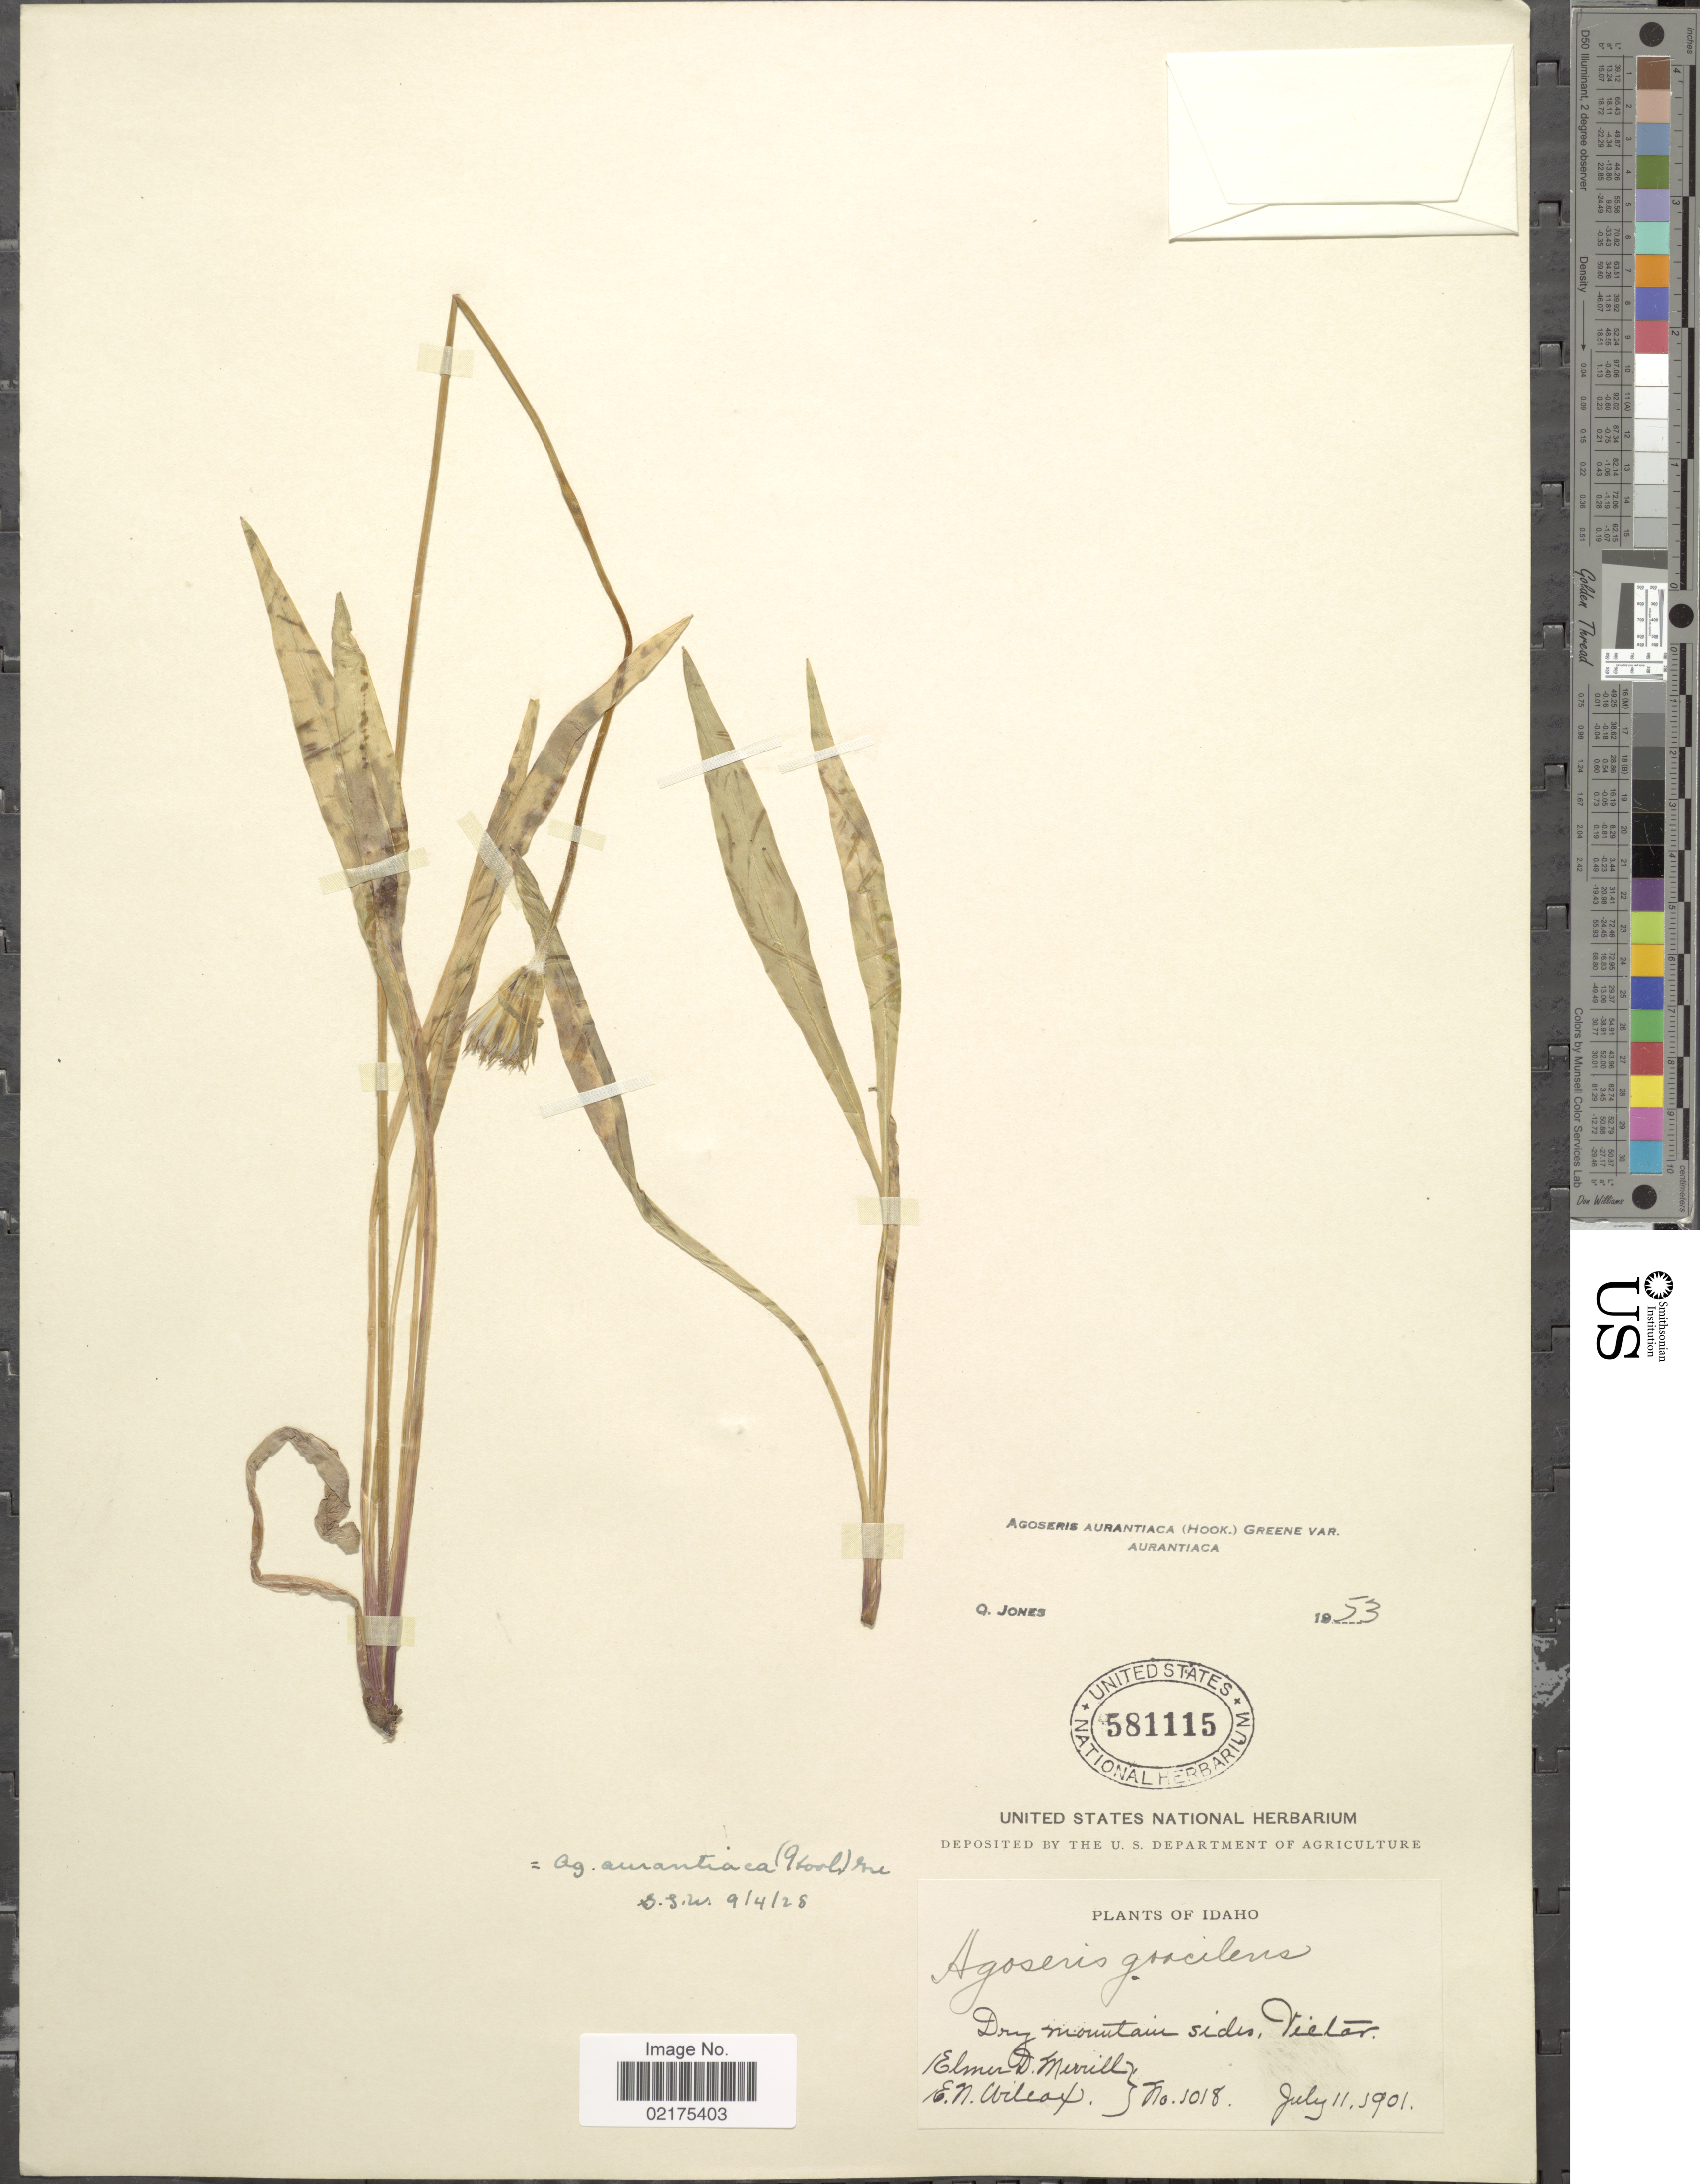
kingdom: Plantae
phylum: Tracheophyta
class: Magnoliopsida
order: Asterales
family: Asteraceae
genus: Agoseris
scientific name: Agoseris aurantiaca var. aurantiaca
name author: (Hook.) Greene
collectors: E. D. Merrill & E. Wilcox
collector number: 1018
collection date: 1901-07-11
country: United States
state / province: Idaho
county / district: Teton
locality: Dry mountains sides, Victor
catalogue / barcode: US 581115